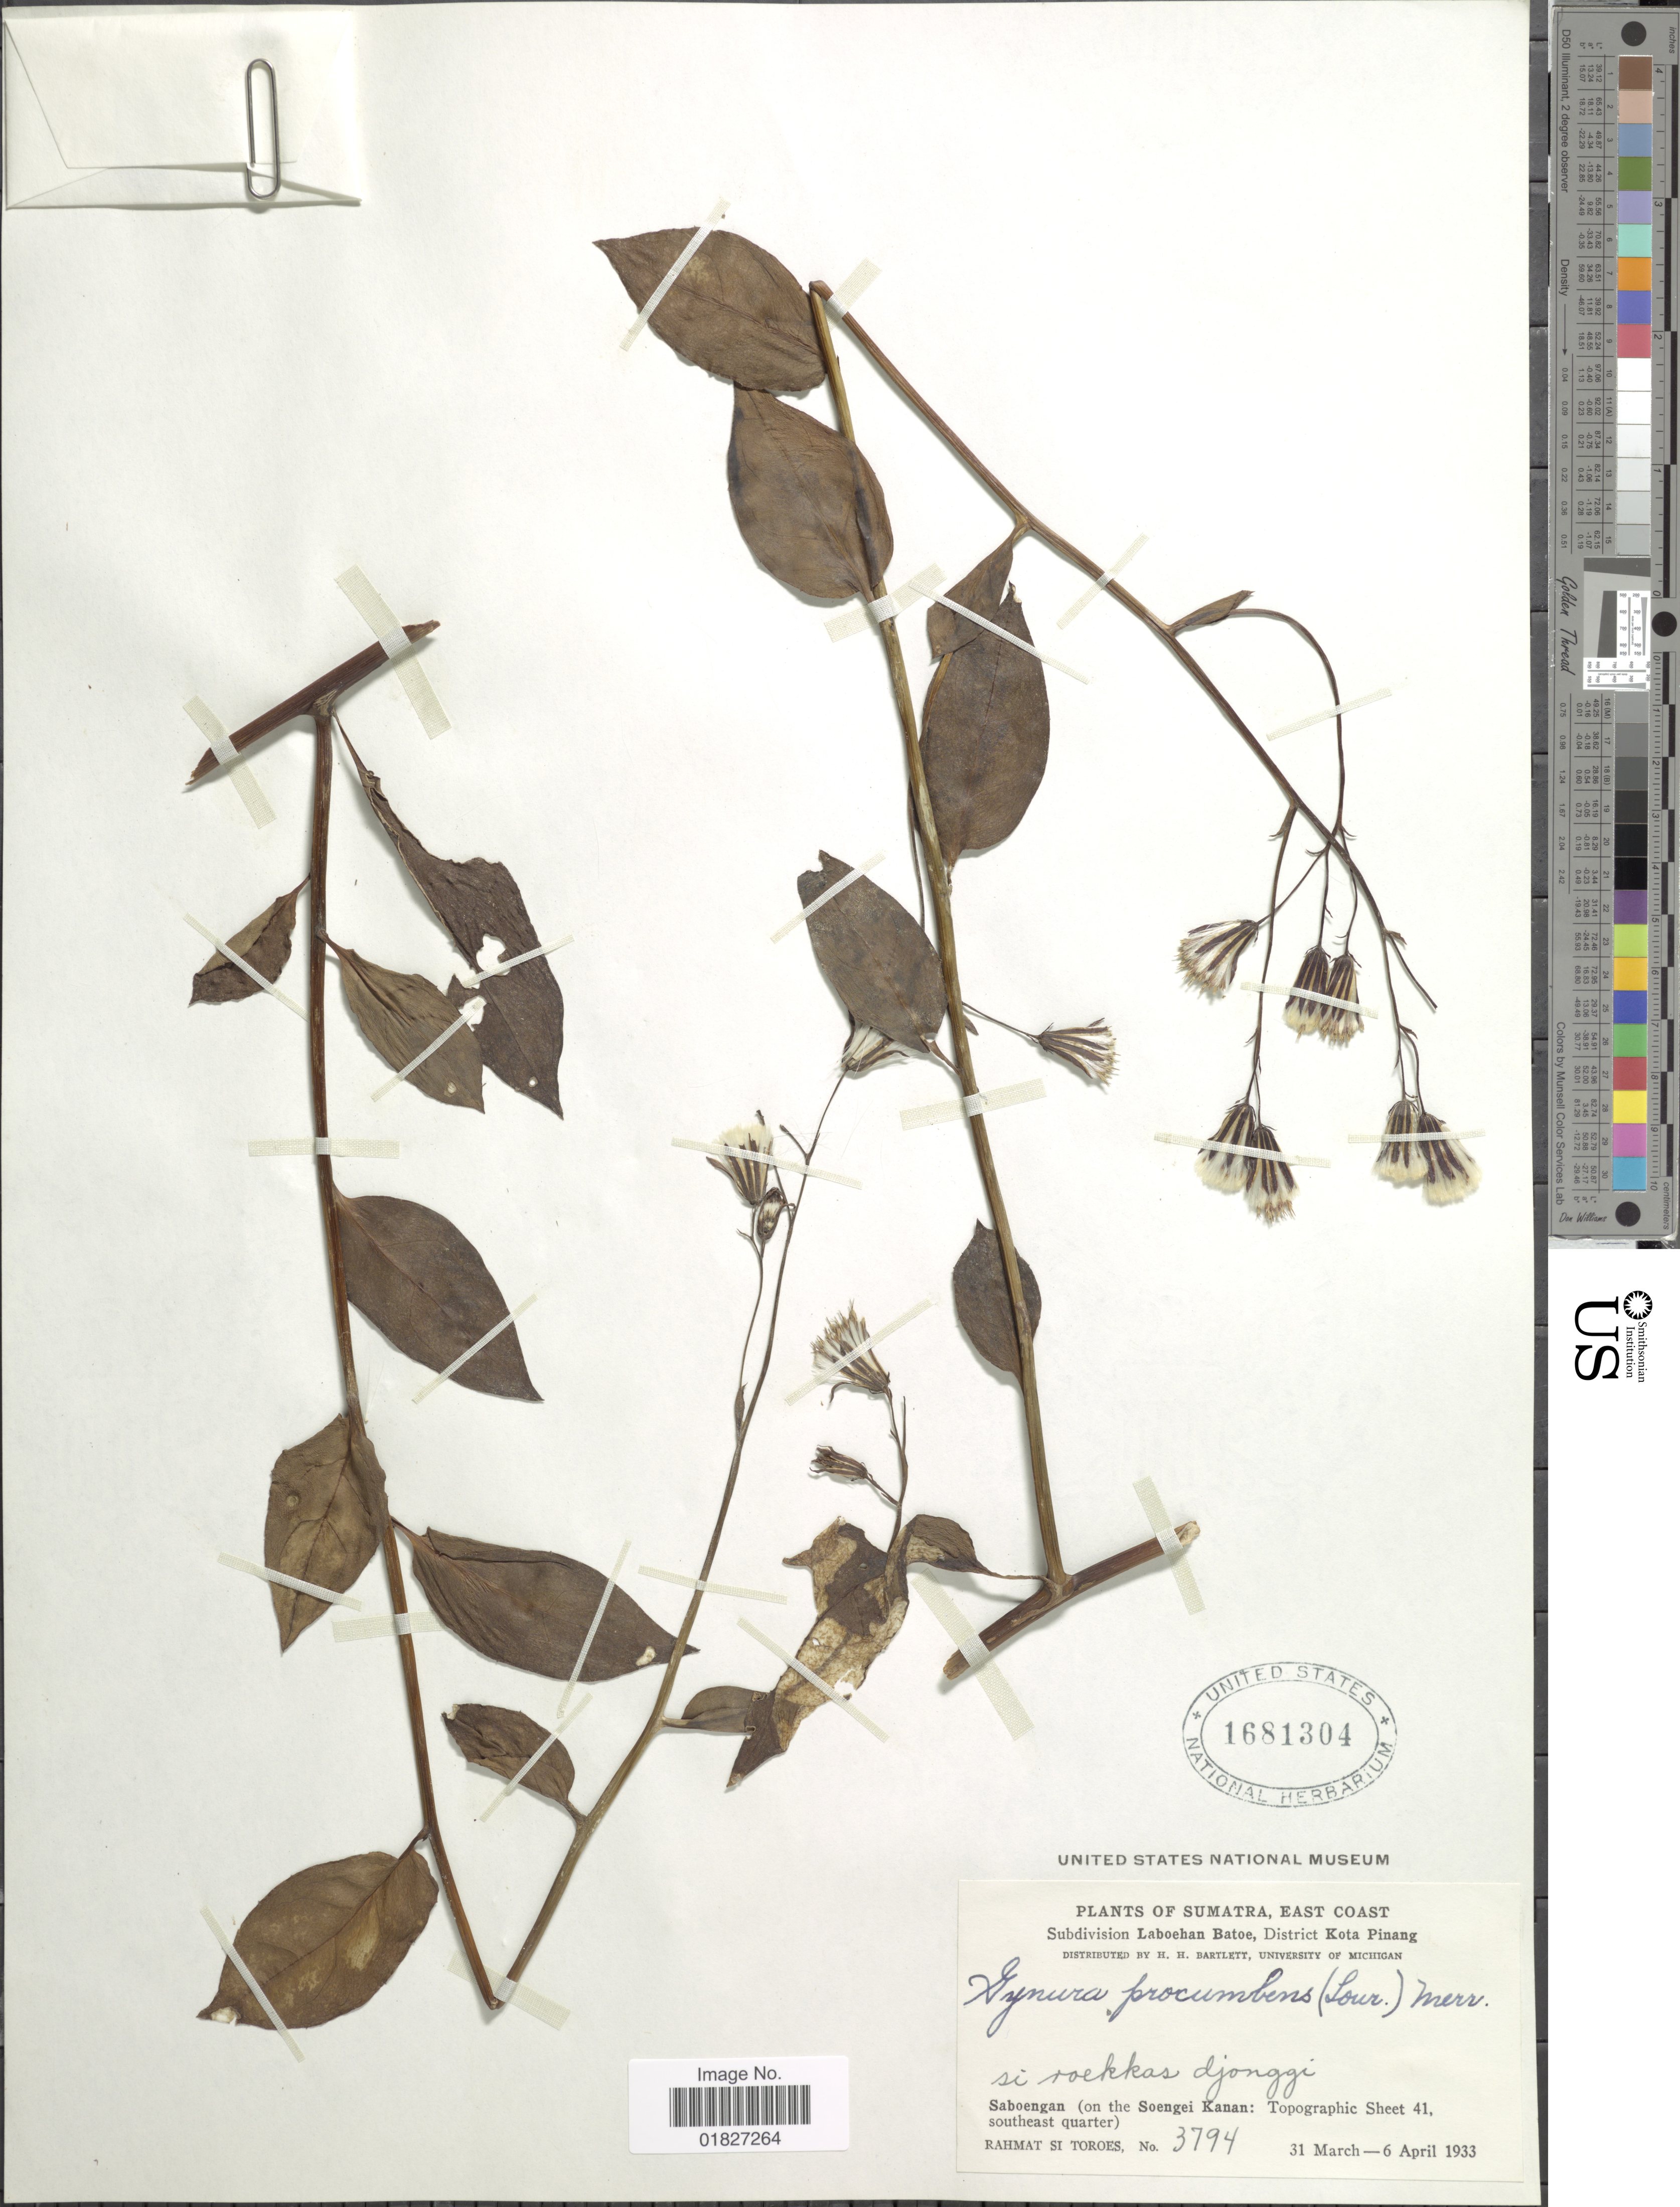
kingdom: Plantae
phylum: Tracheophyta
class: Magnoliopsida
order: Asterales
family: Asteraceae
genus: Gynura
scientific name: Gynura procumbens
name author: (Lour.) Merr.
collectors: Rahmat Si Boeea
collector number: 3794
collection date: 1933-03-31/1933-04-06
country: Indonesia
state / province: Sumatra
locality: East Coast, Subdivision Laboehan Batoe, District Kota Pinang, Saboengn (on the Soengei Kanan)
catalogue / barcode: US 1681304